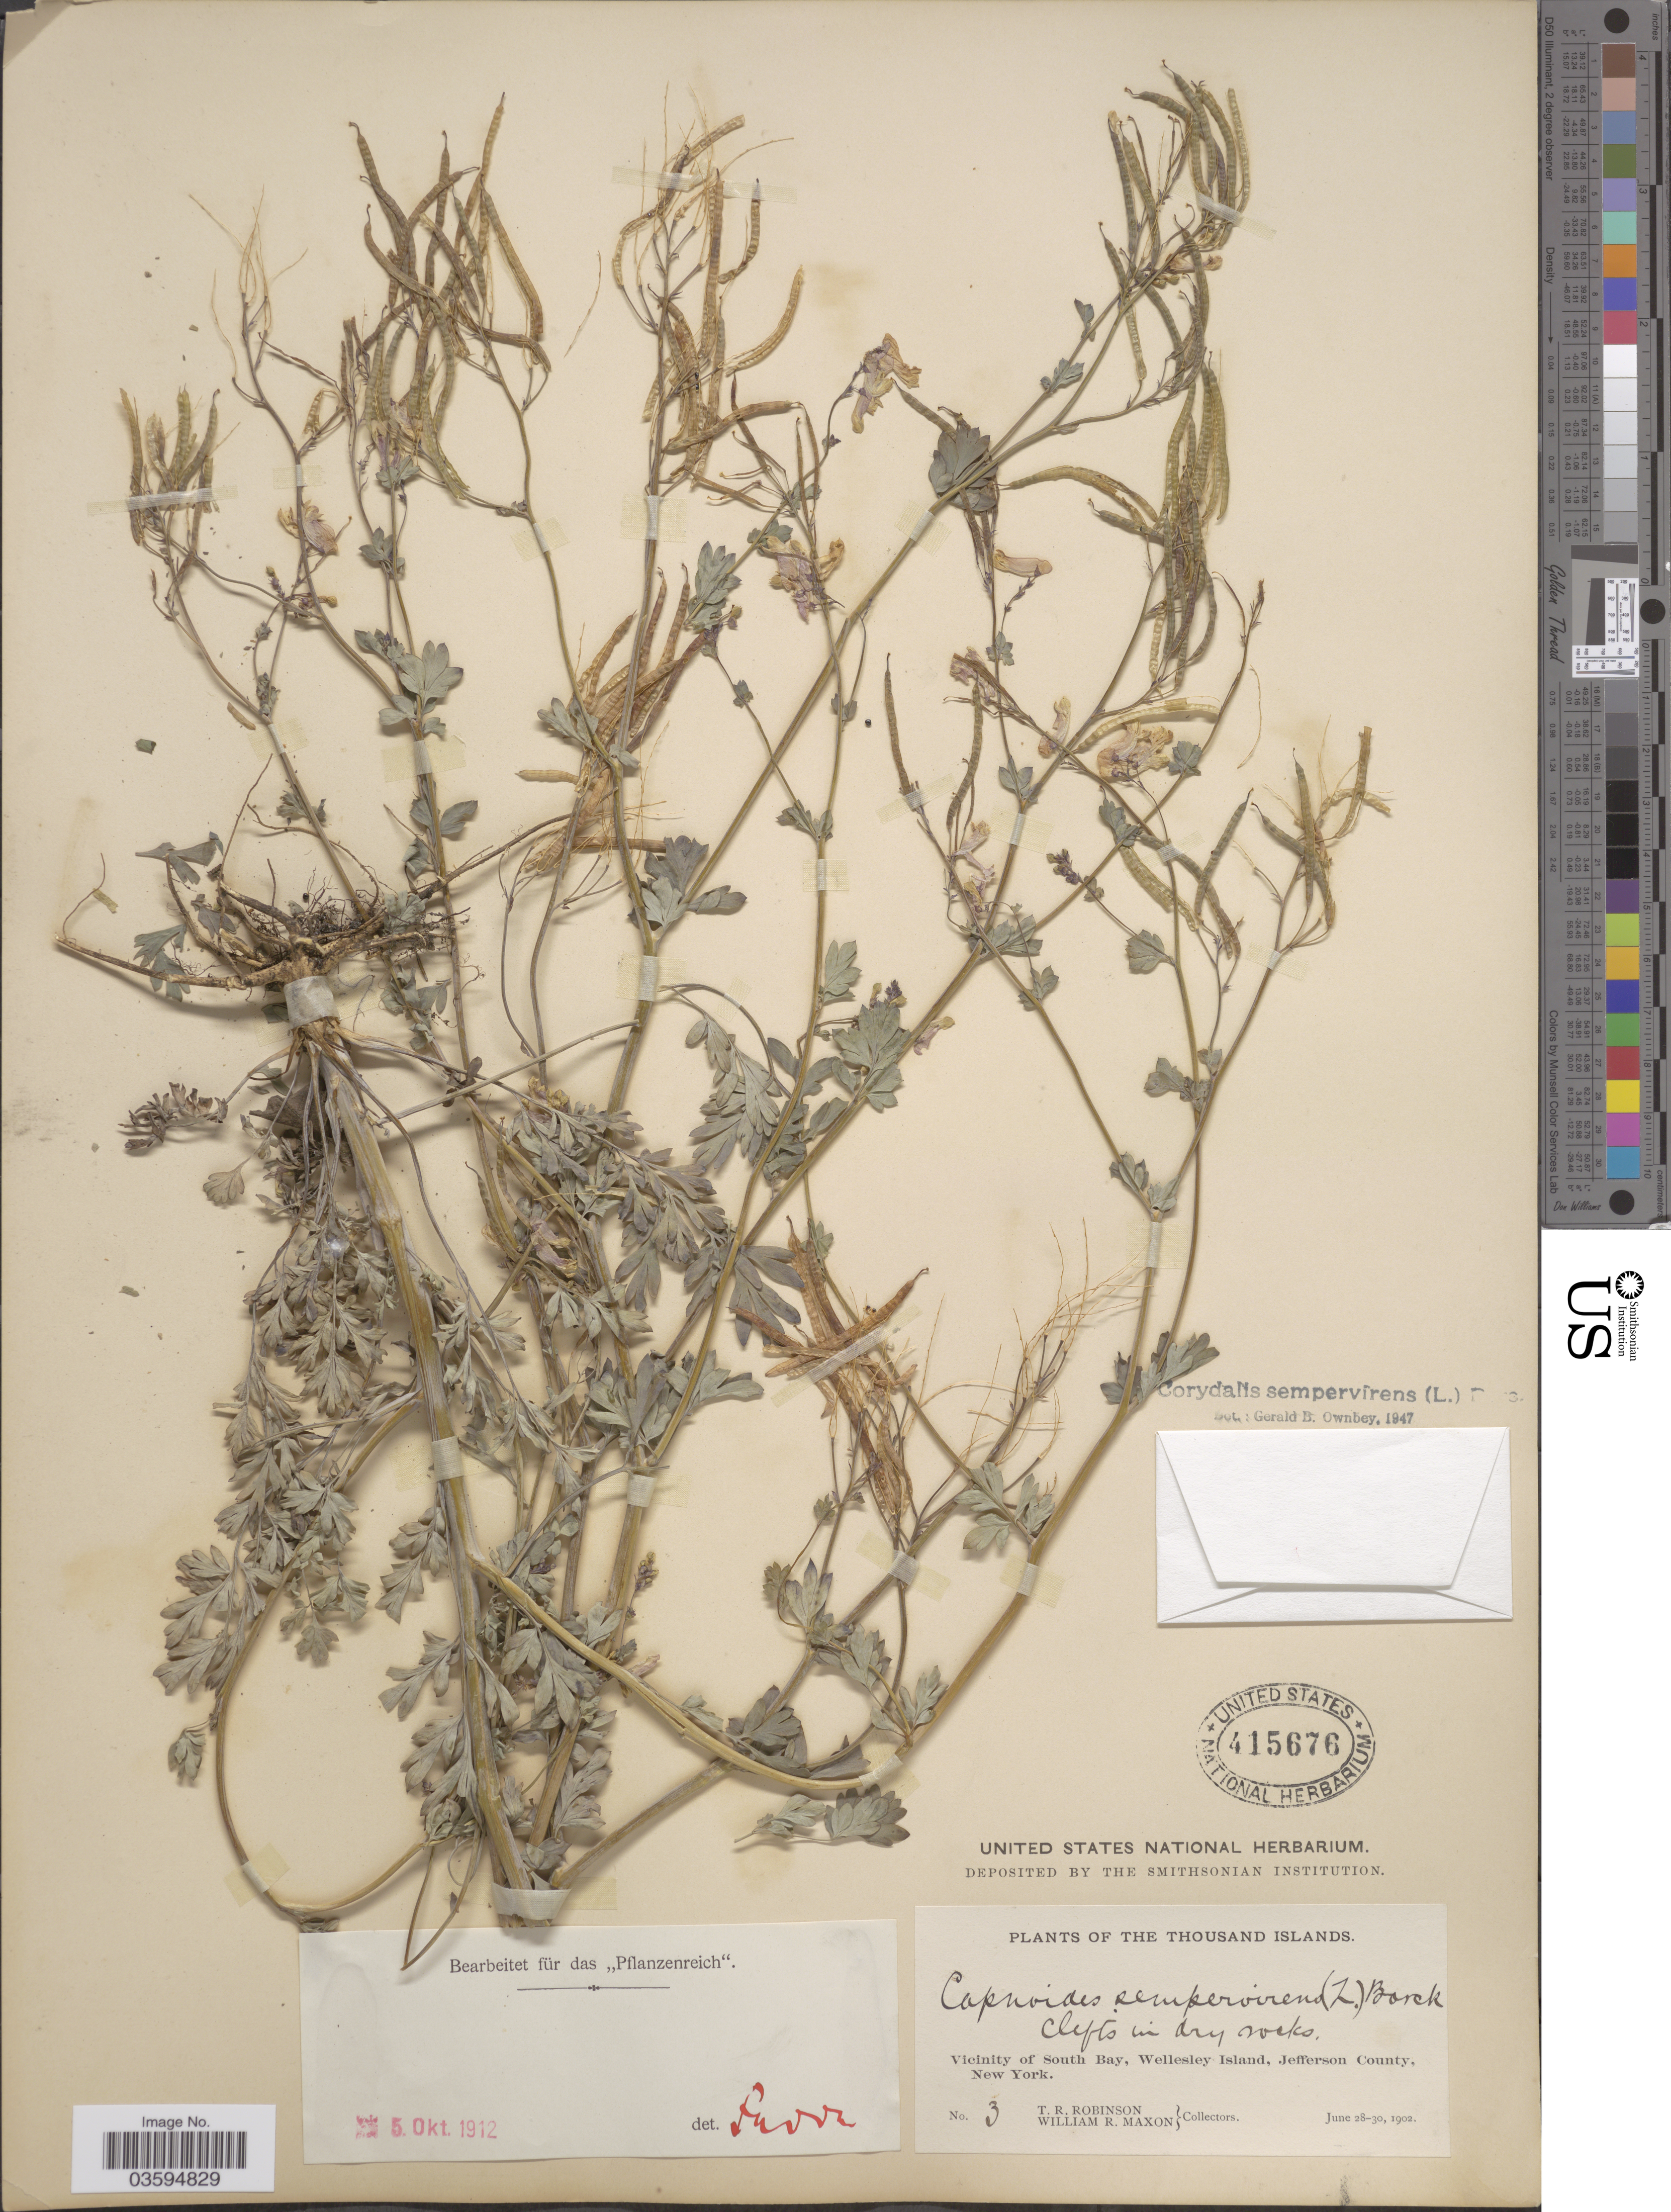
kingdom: Plantae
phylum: Tracheophyta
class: Magnoliopsida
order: Ranunculales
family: Papaveraceae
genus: Capnoides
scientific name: Capnoides sempervirens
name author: (L.) Borkh.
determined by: Strong, M. T., (US), Smithsonian Institution - National Museum of Natural History (UNITED STATES)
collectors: T. R. Robinson & W. R. Maxon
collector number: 3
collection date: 1902-06-28/1902-06-30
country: United States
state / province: New York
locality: The Thousands Islands. Vicinity of South Bay, Wellesly Island, Jefferson County.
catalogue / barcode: US 415676